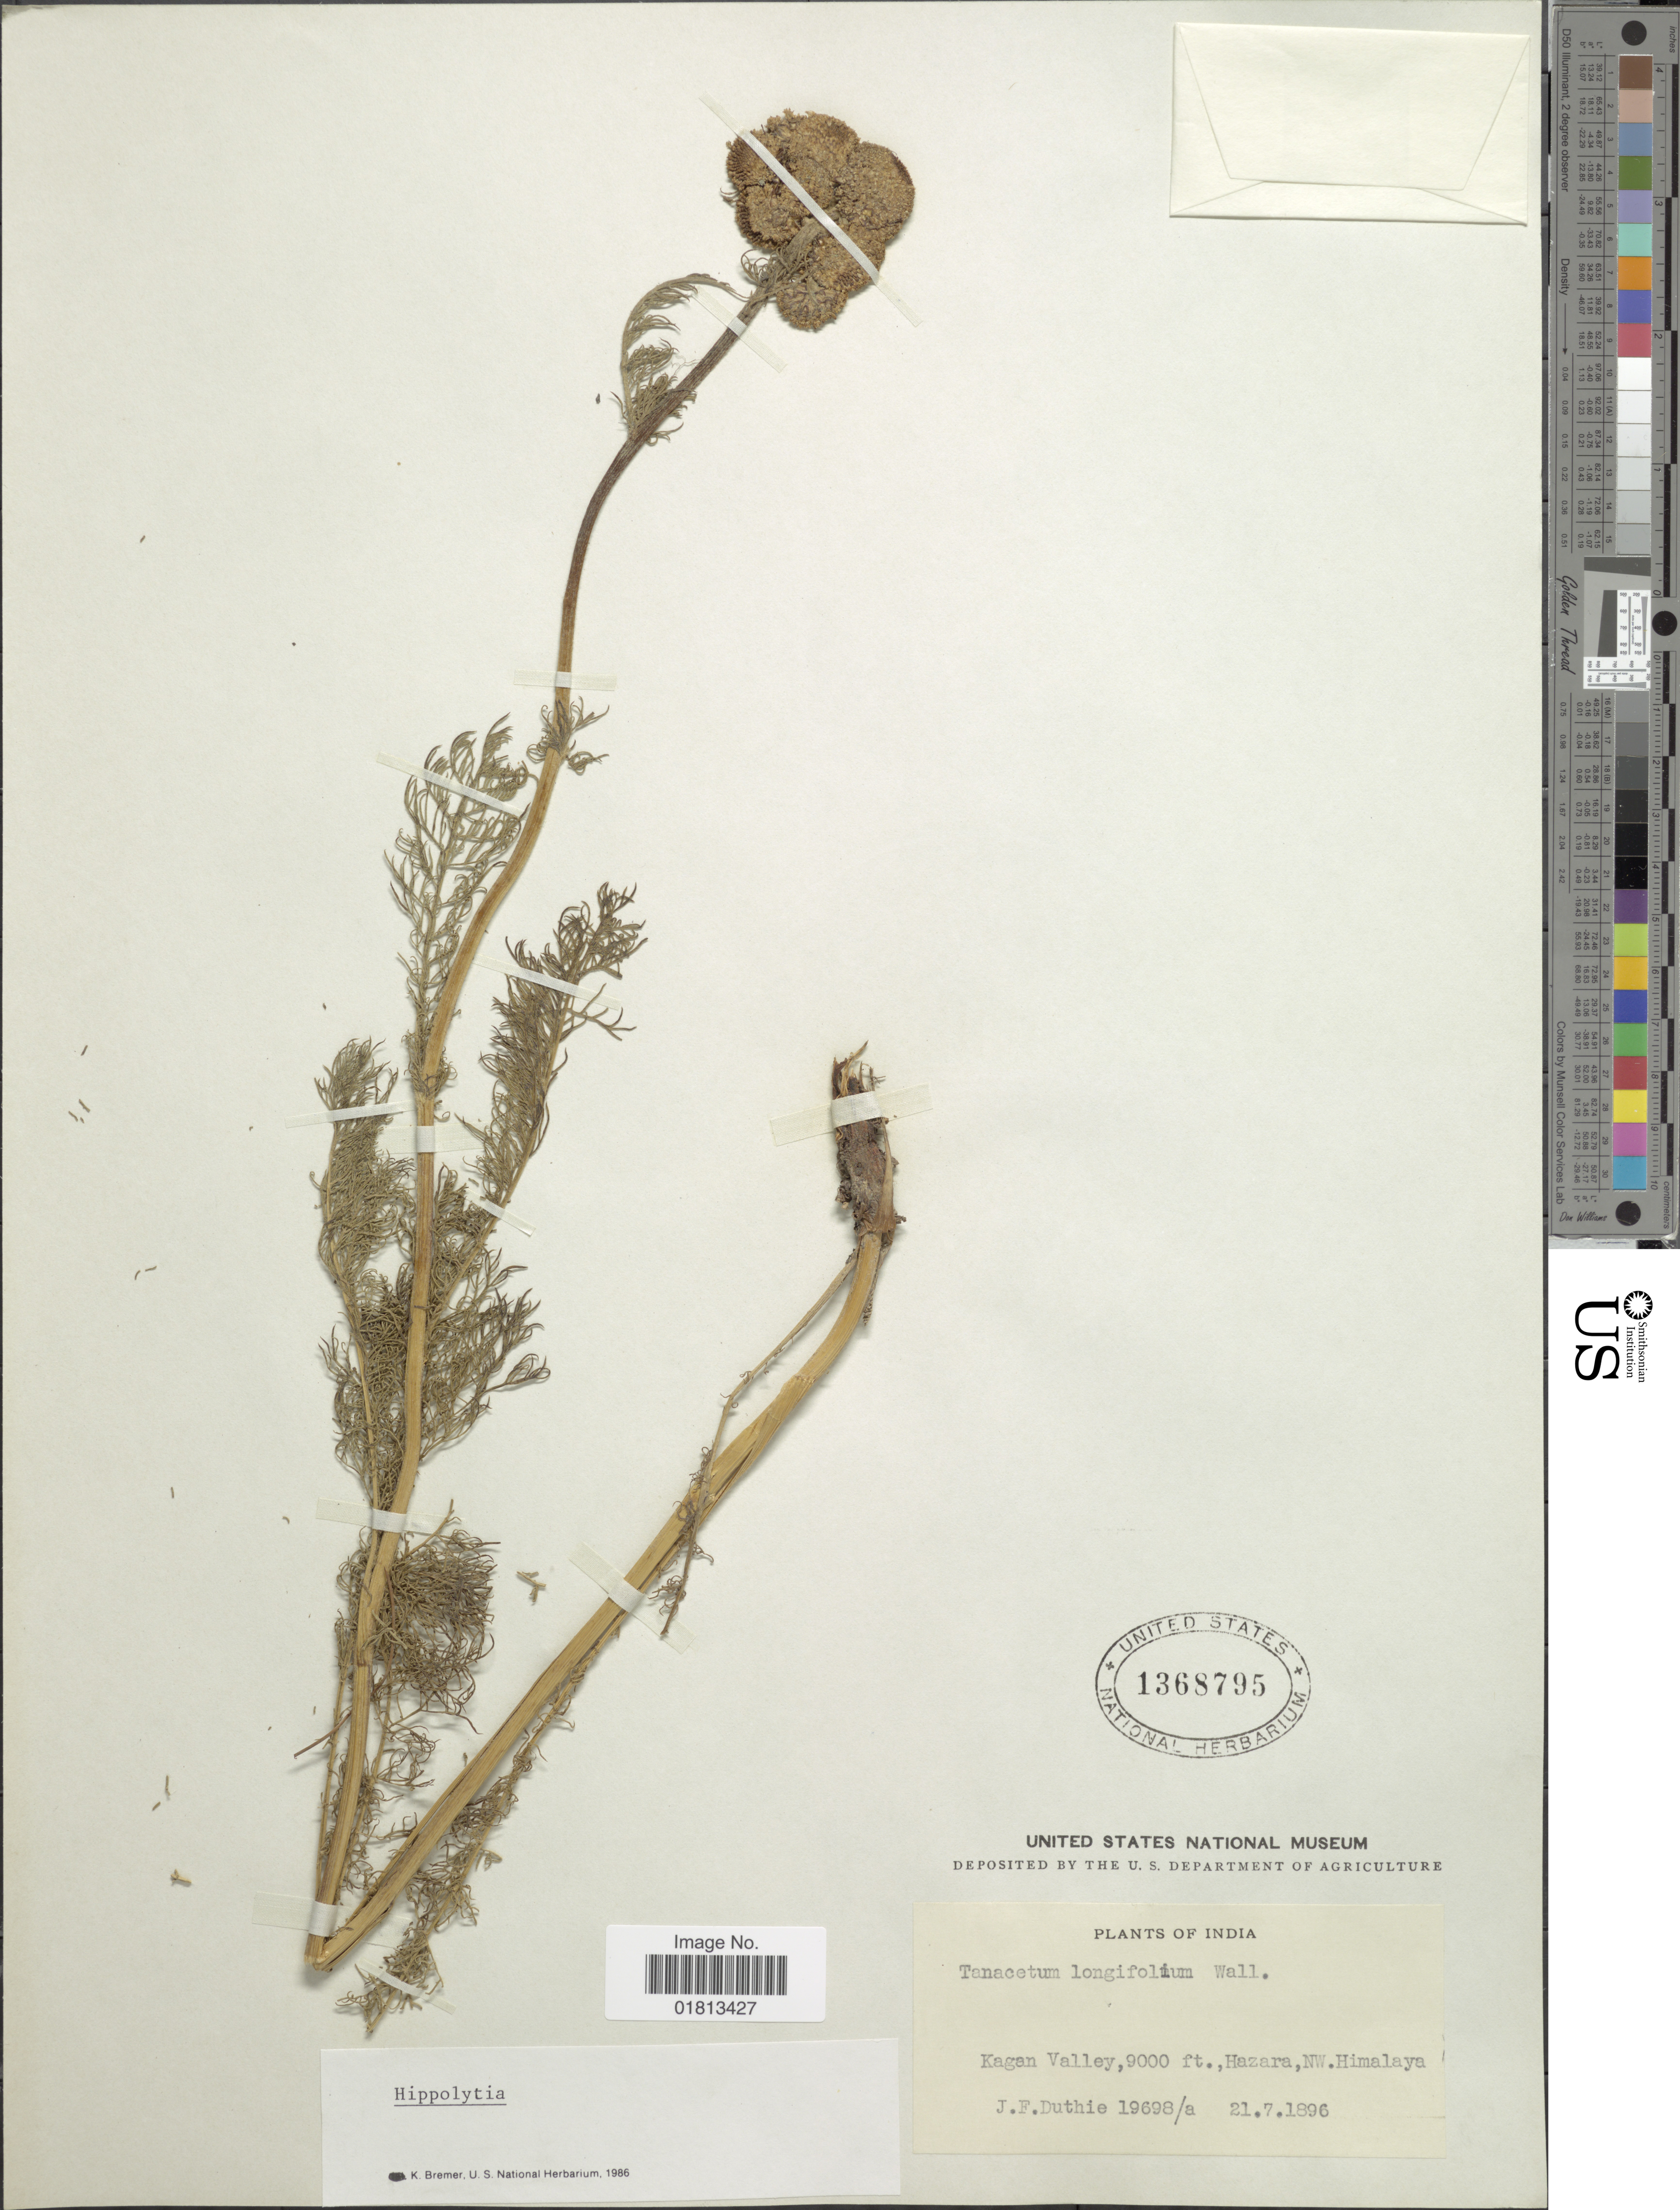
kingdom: Plantae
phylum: Tracheophyta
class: Magnoliopsida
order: Asterales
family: Asteraceae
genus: Hippolytia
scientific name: Hippolytia longifolium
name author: Wall.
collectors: J. F. Duthie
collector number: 19698/a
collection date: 1896-07-21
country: Pakistan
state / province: Khyber Pakhtunkhwa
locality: Kagan Valley, Hazara, NW. Himalaya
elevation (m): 2743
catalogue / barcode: US 1368795